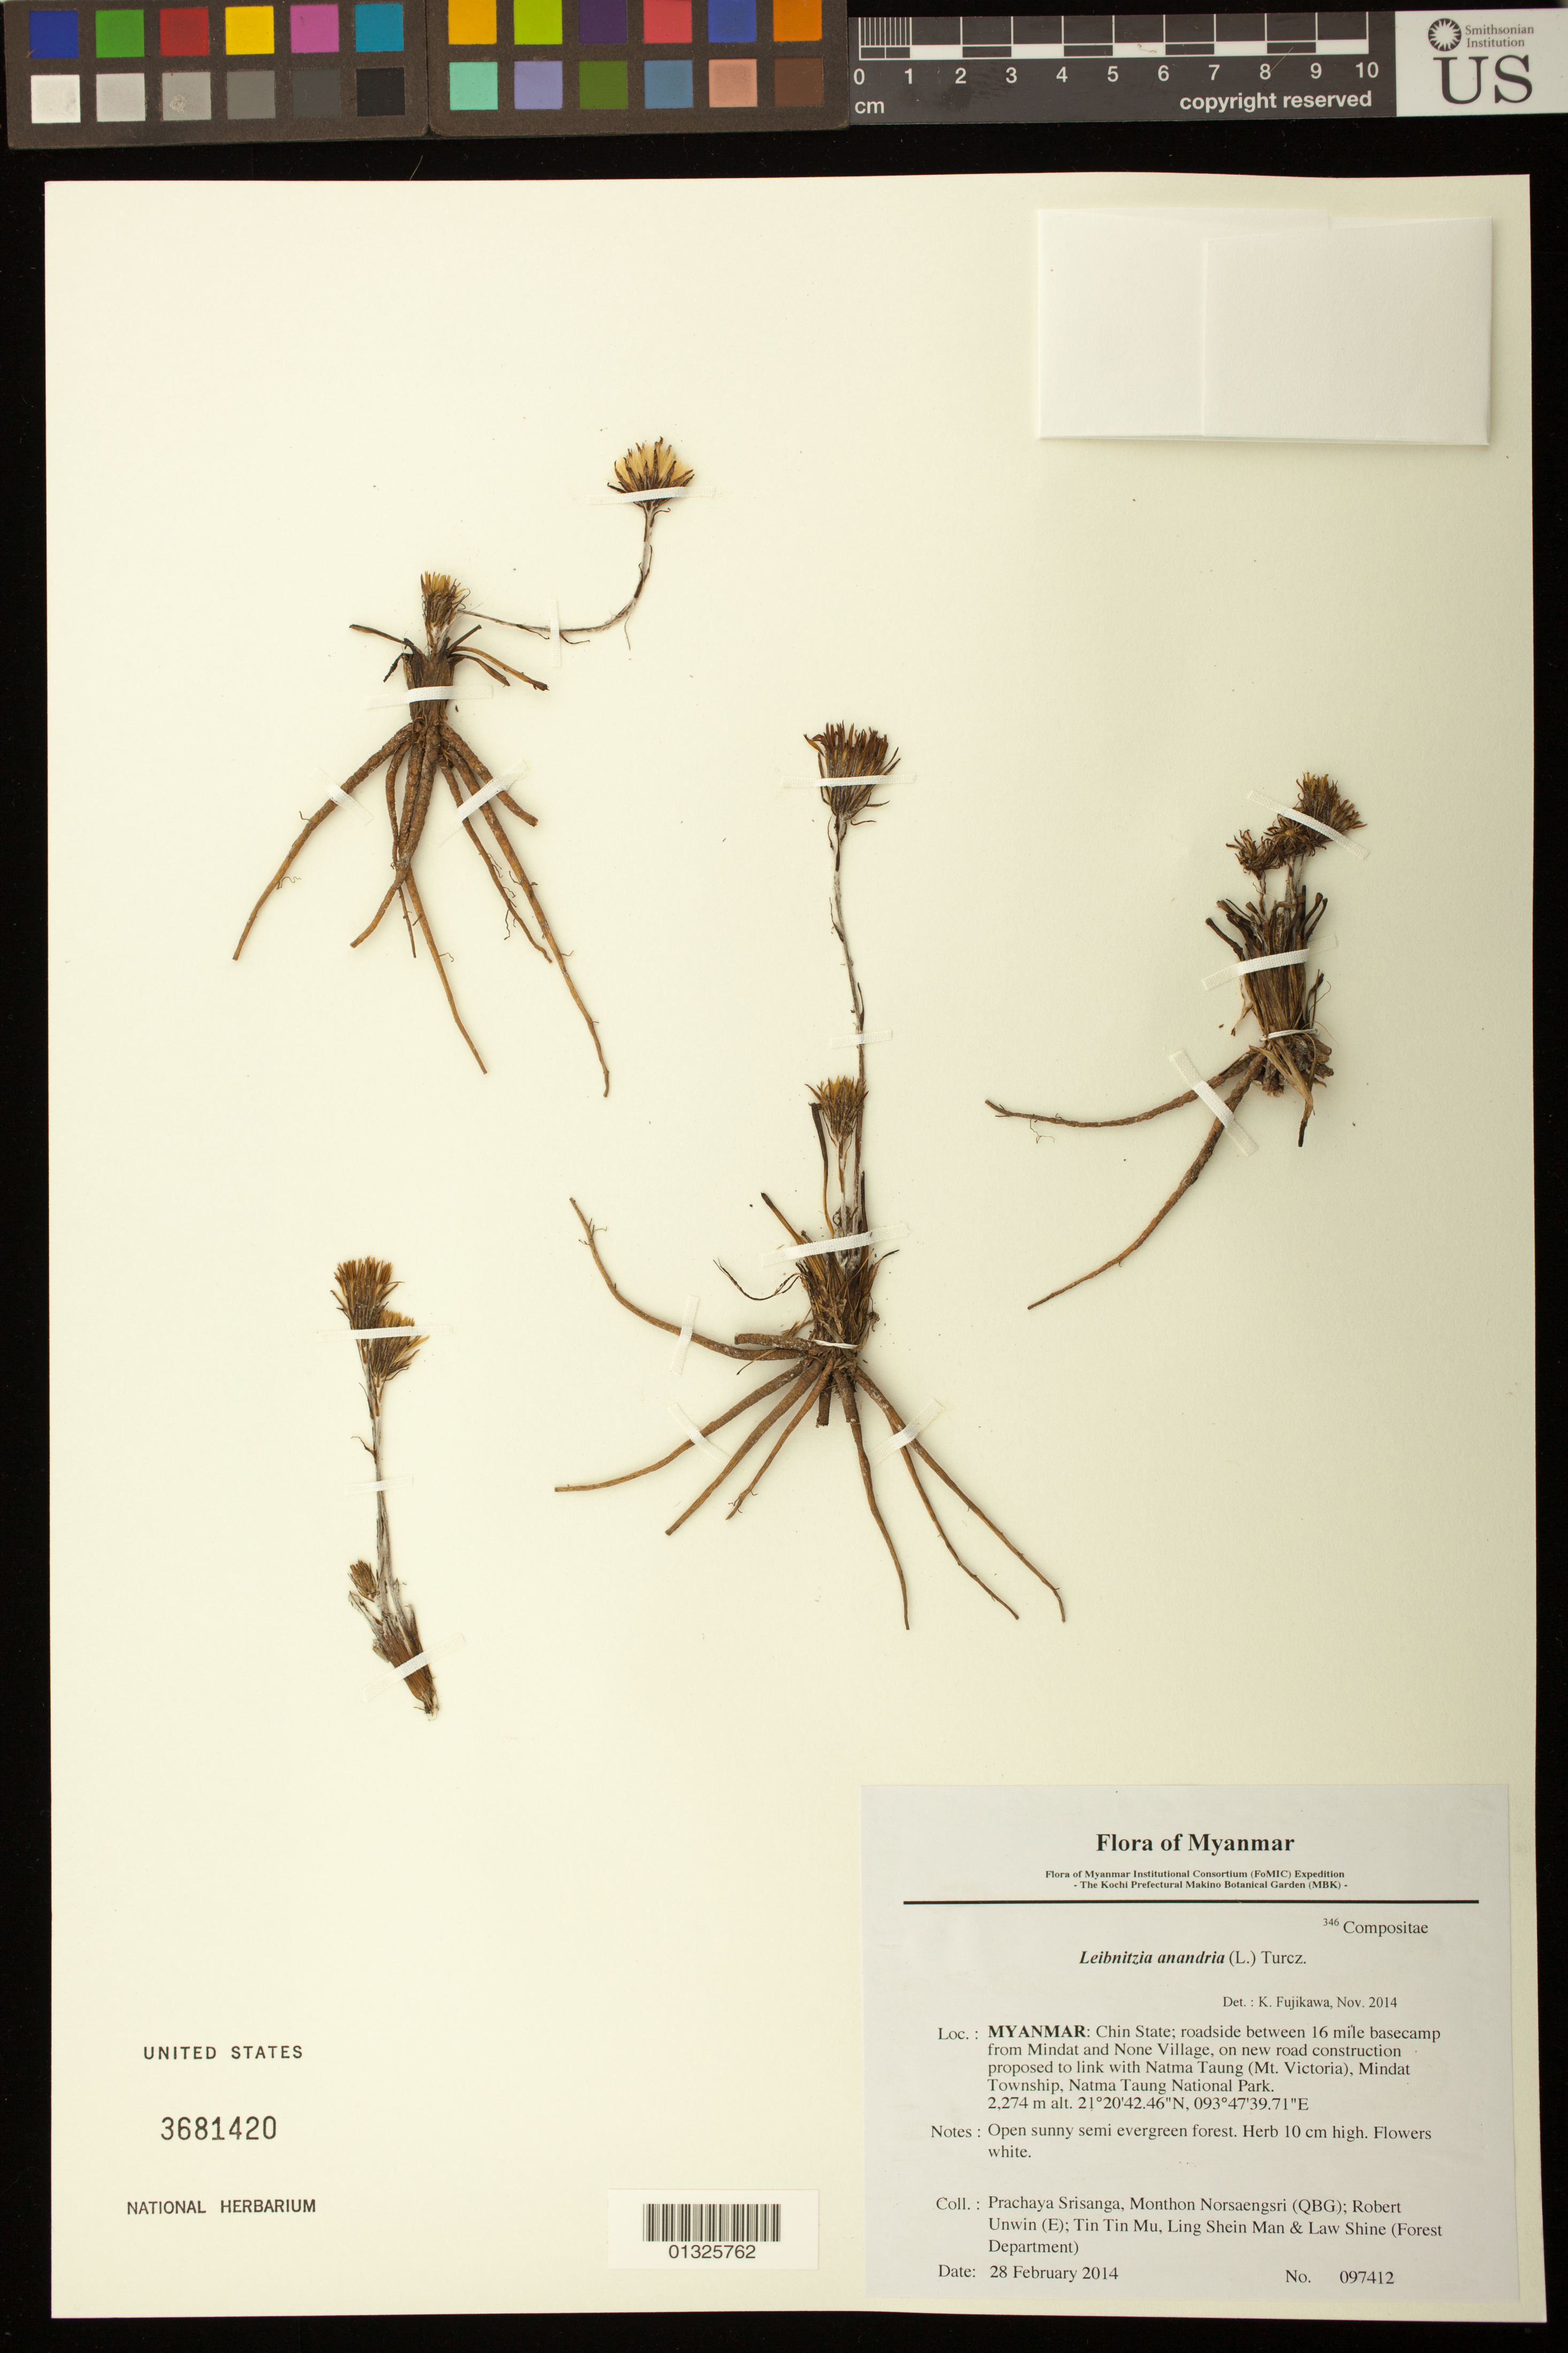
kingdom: Plantae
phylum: Tracheophyta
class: Magnoliopsida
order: Asterales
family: Asteraceae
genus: Leibnitzia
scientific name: Leibnitzia anandria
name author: (L.) Nakai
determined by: Fujikawa, Kazumi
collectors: P. Srisanga, M. Norsaengsri, R. Unwin, Tin Tin Mu, Ling Shein Man & L. Shine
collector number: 97412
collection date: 2014-02-28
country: Myanmar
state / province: Chin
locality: Roadside between 16 mile basecamp from Mindat and None Village, on new road construction proposed to link with Natma Taung (Mt. Victoria), Mindat Township, Natma Taung National Park.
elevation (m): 2274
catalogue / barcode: US 3681420